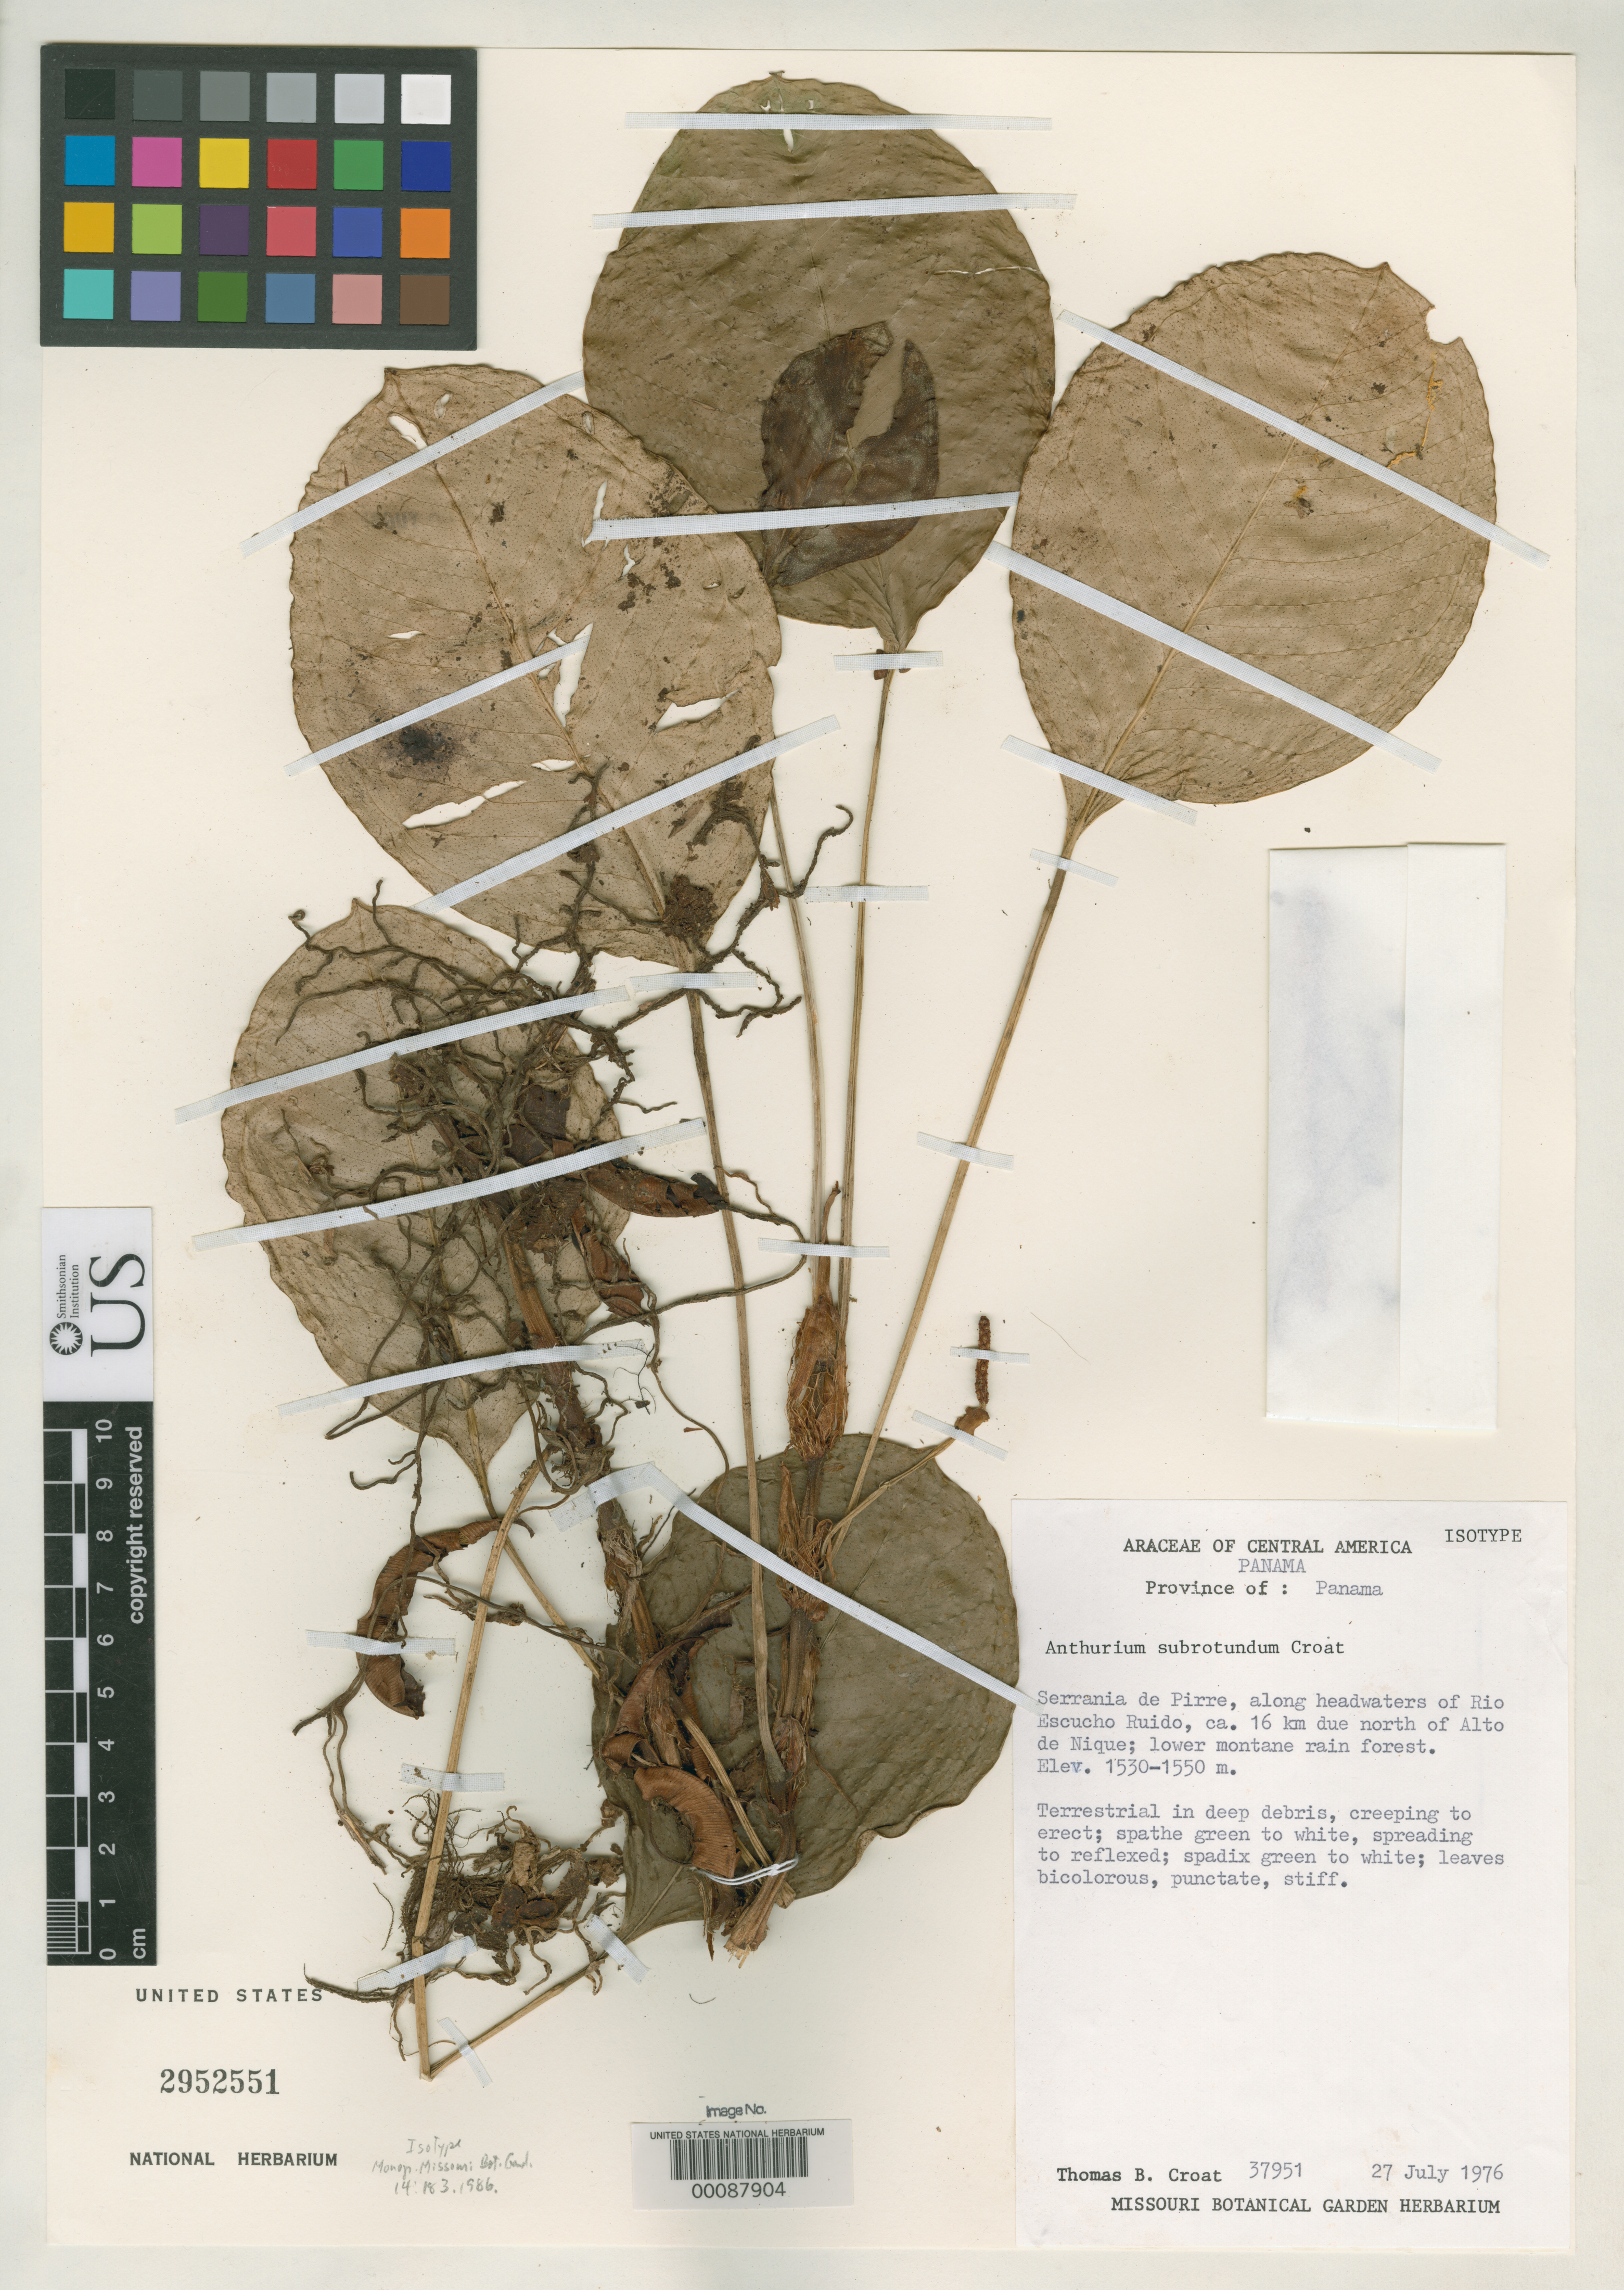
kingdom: Plantae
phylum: Tracheophyta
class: Liliopsida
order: Alismatales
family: Araceae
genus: Anthurium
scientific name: Anthurium subrotundum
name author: Croat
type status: Isotype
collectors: T. B. Croat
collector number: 37951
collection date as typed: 27 Jul 1976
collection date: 1976-07-27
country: Panama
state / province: Panamá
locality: N of Alto de Niques N of Alto de Niques.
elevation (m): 1530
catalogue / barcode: US 2952551